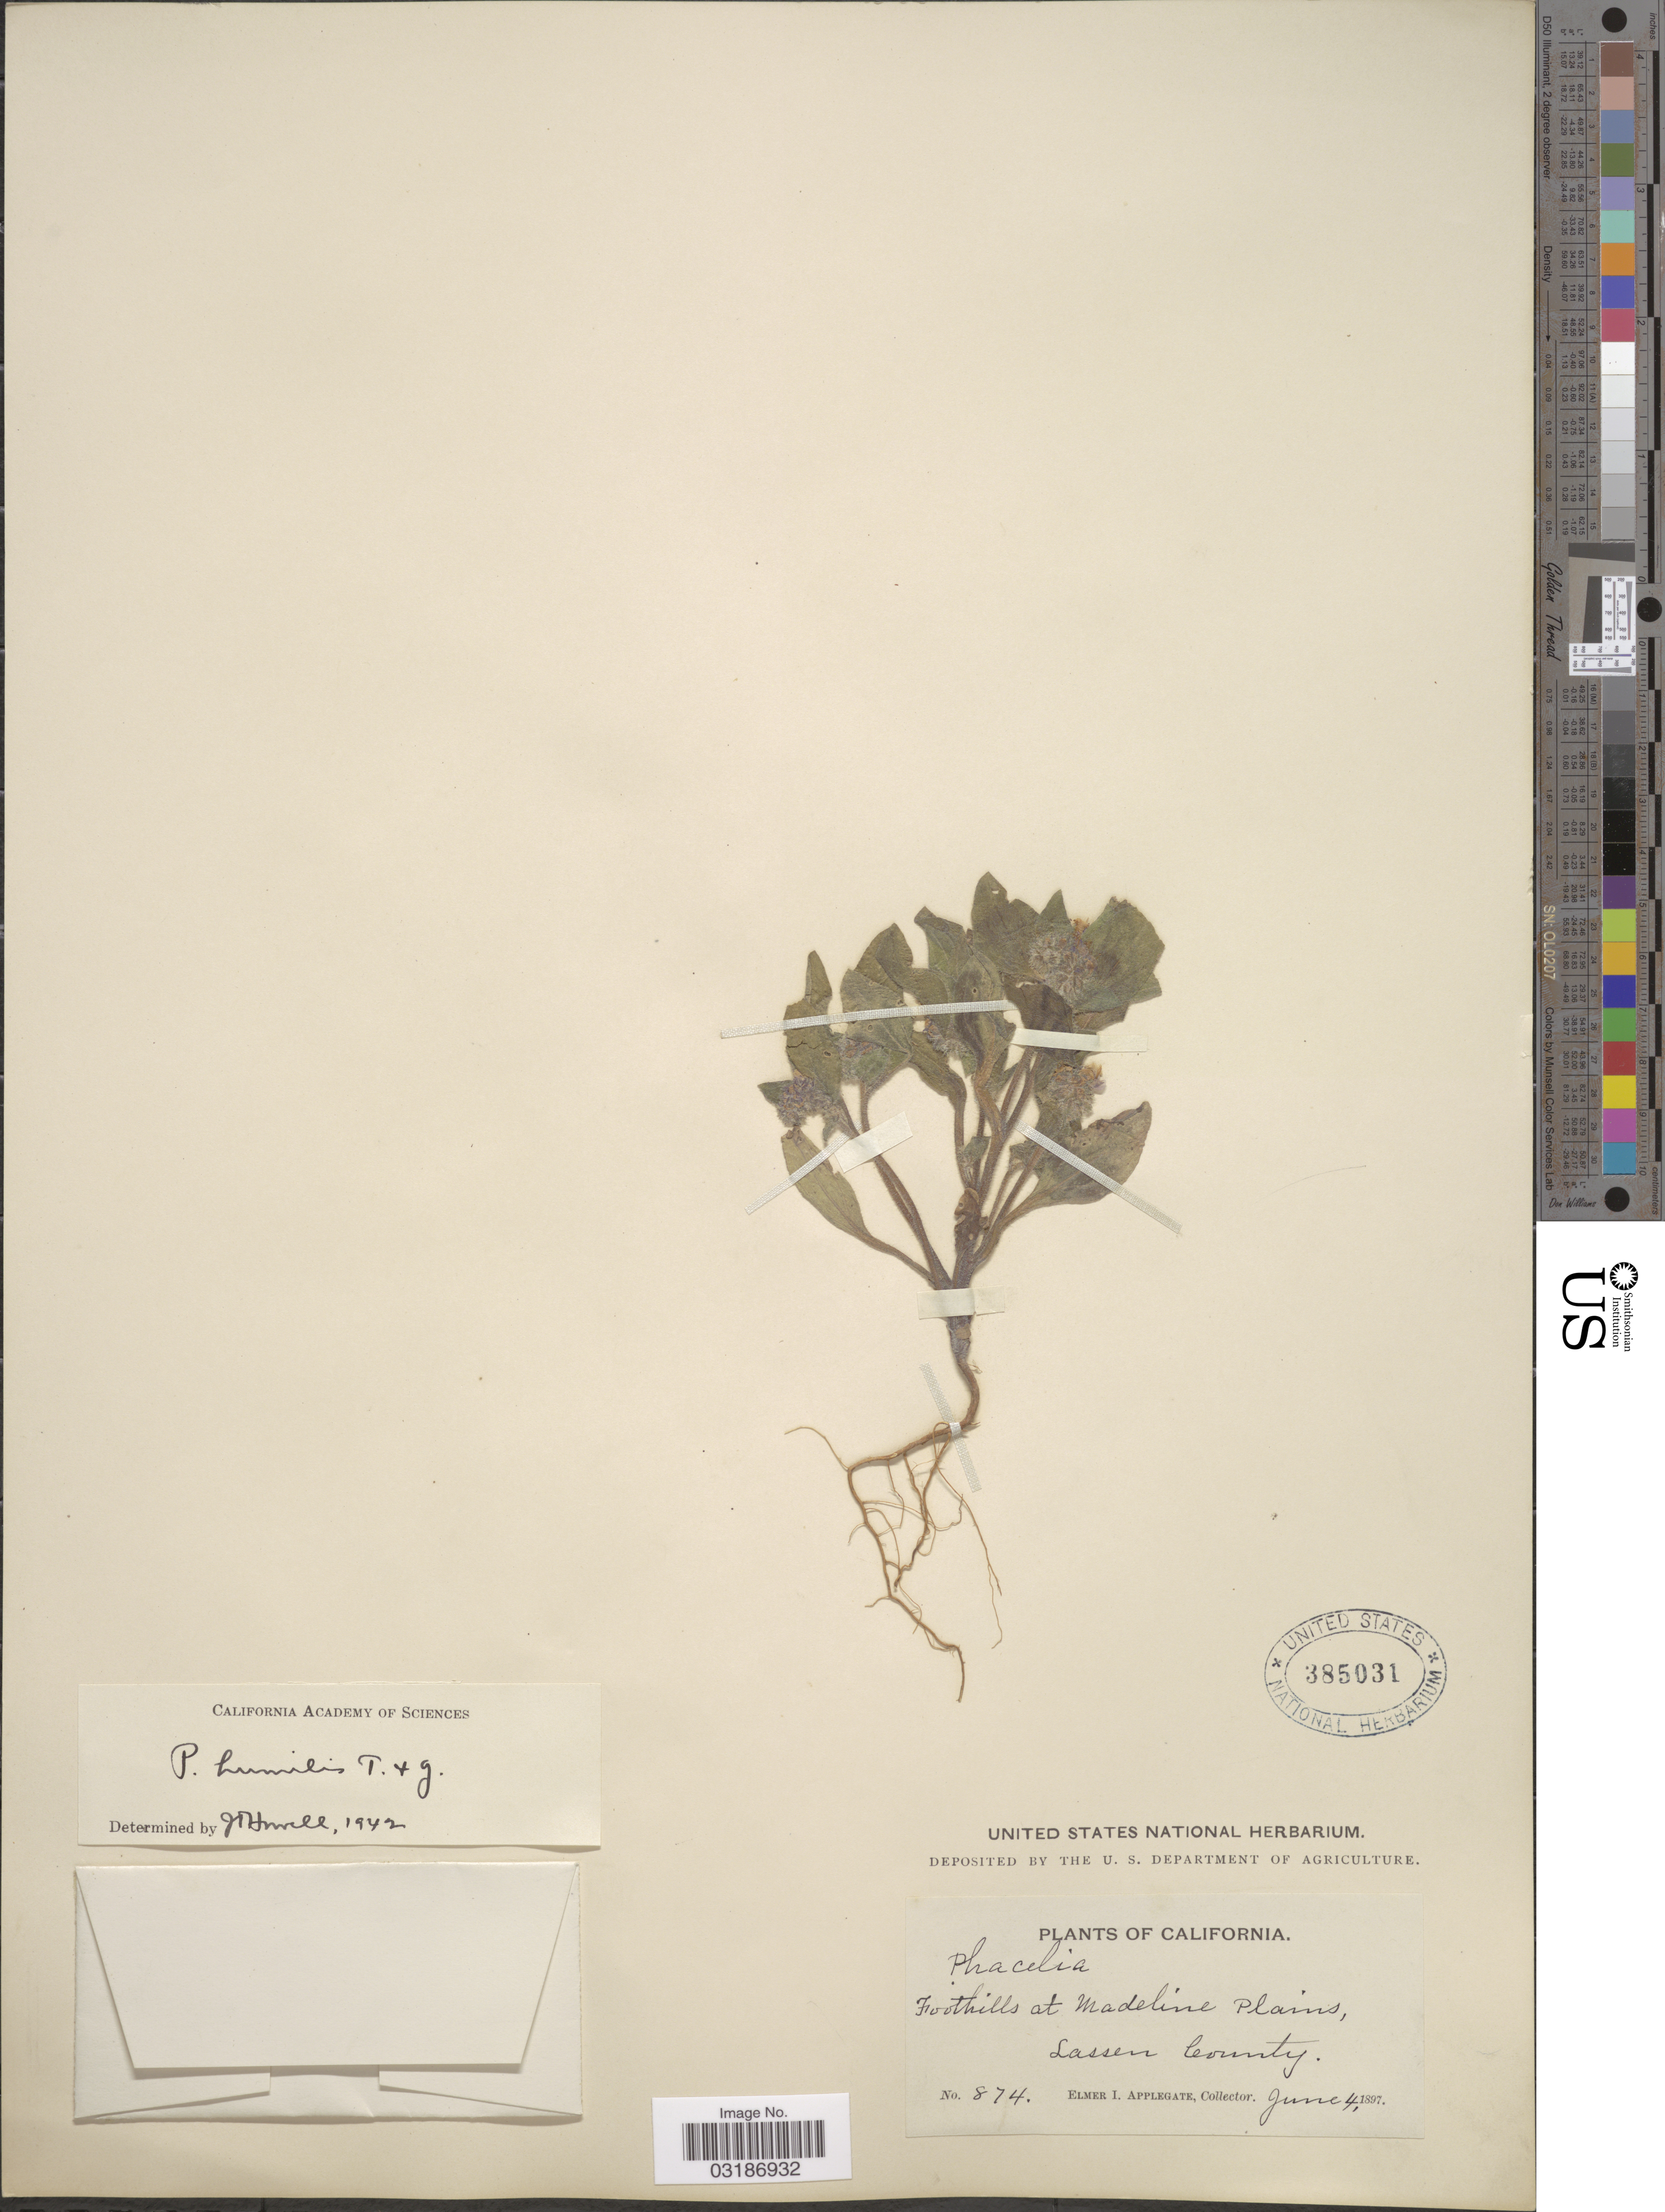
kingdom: Plantae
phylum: Tracheophyta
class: Magnoliopsida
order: Boraginales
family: Hydrophyllaceae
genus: Phacelia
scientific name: Phacelia humilis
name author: Torr. & A. Gray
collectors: E. I. Applegate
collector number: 874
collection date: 1897-06-04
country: United States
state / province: California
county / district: Lassen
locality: Foothills at Madeline Plains, Lassen County.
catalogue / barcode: US 385031